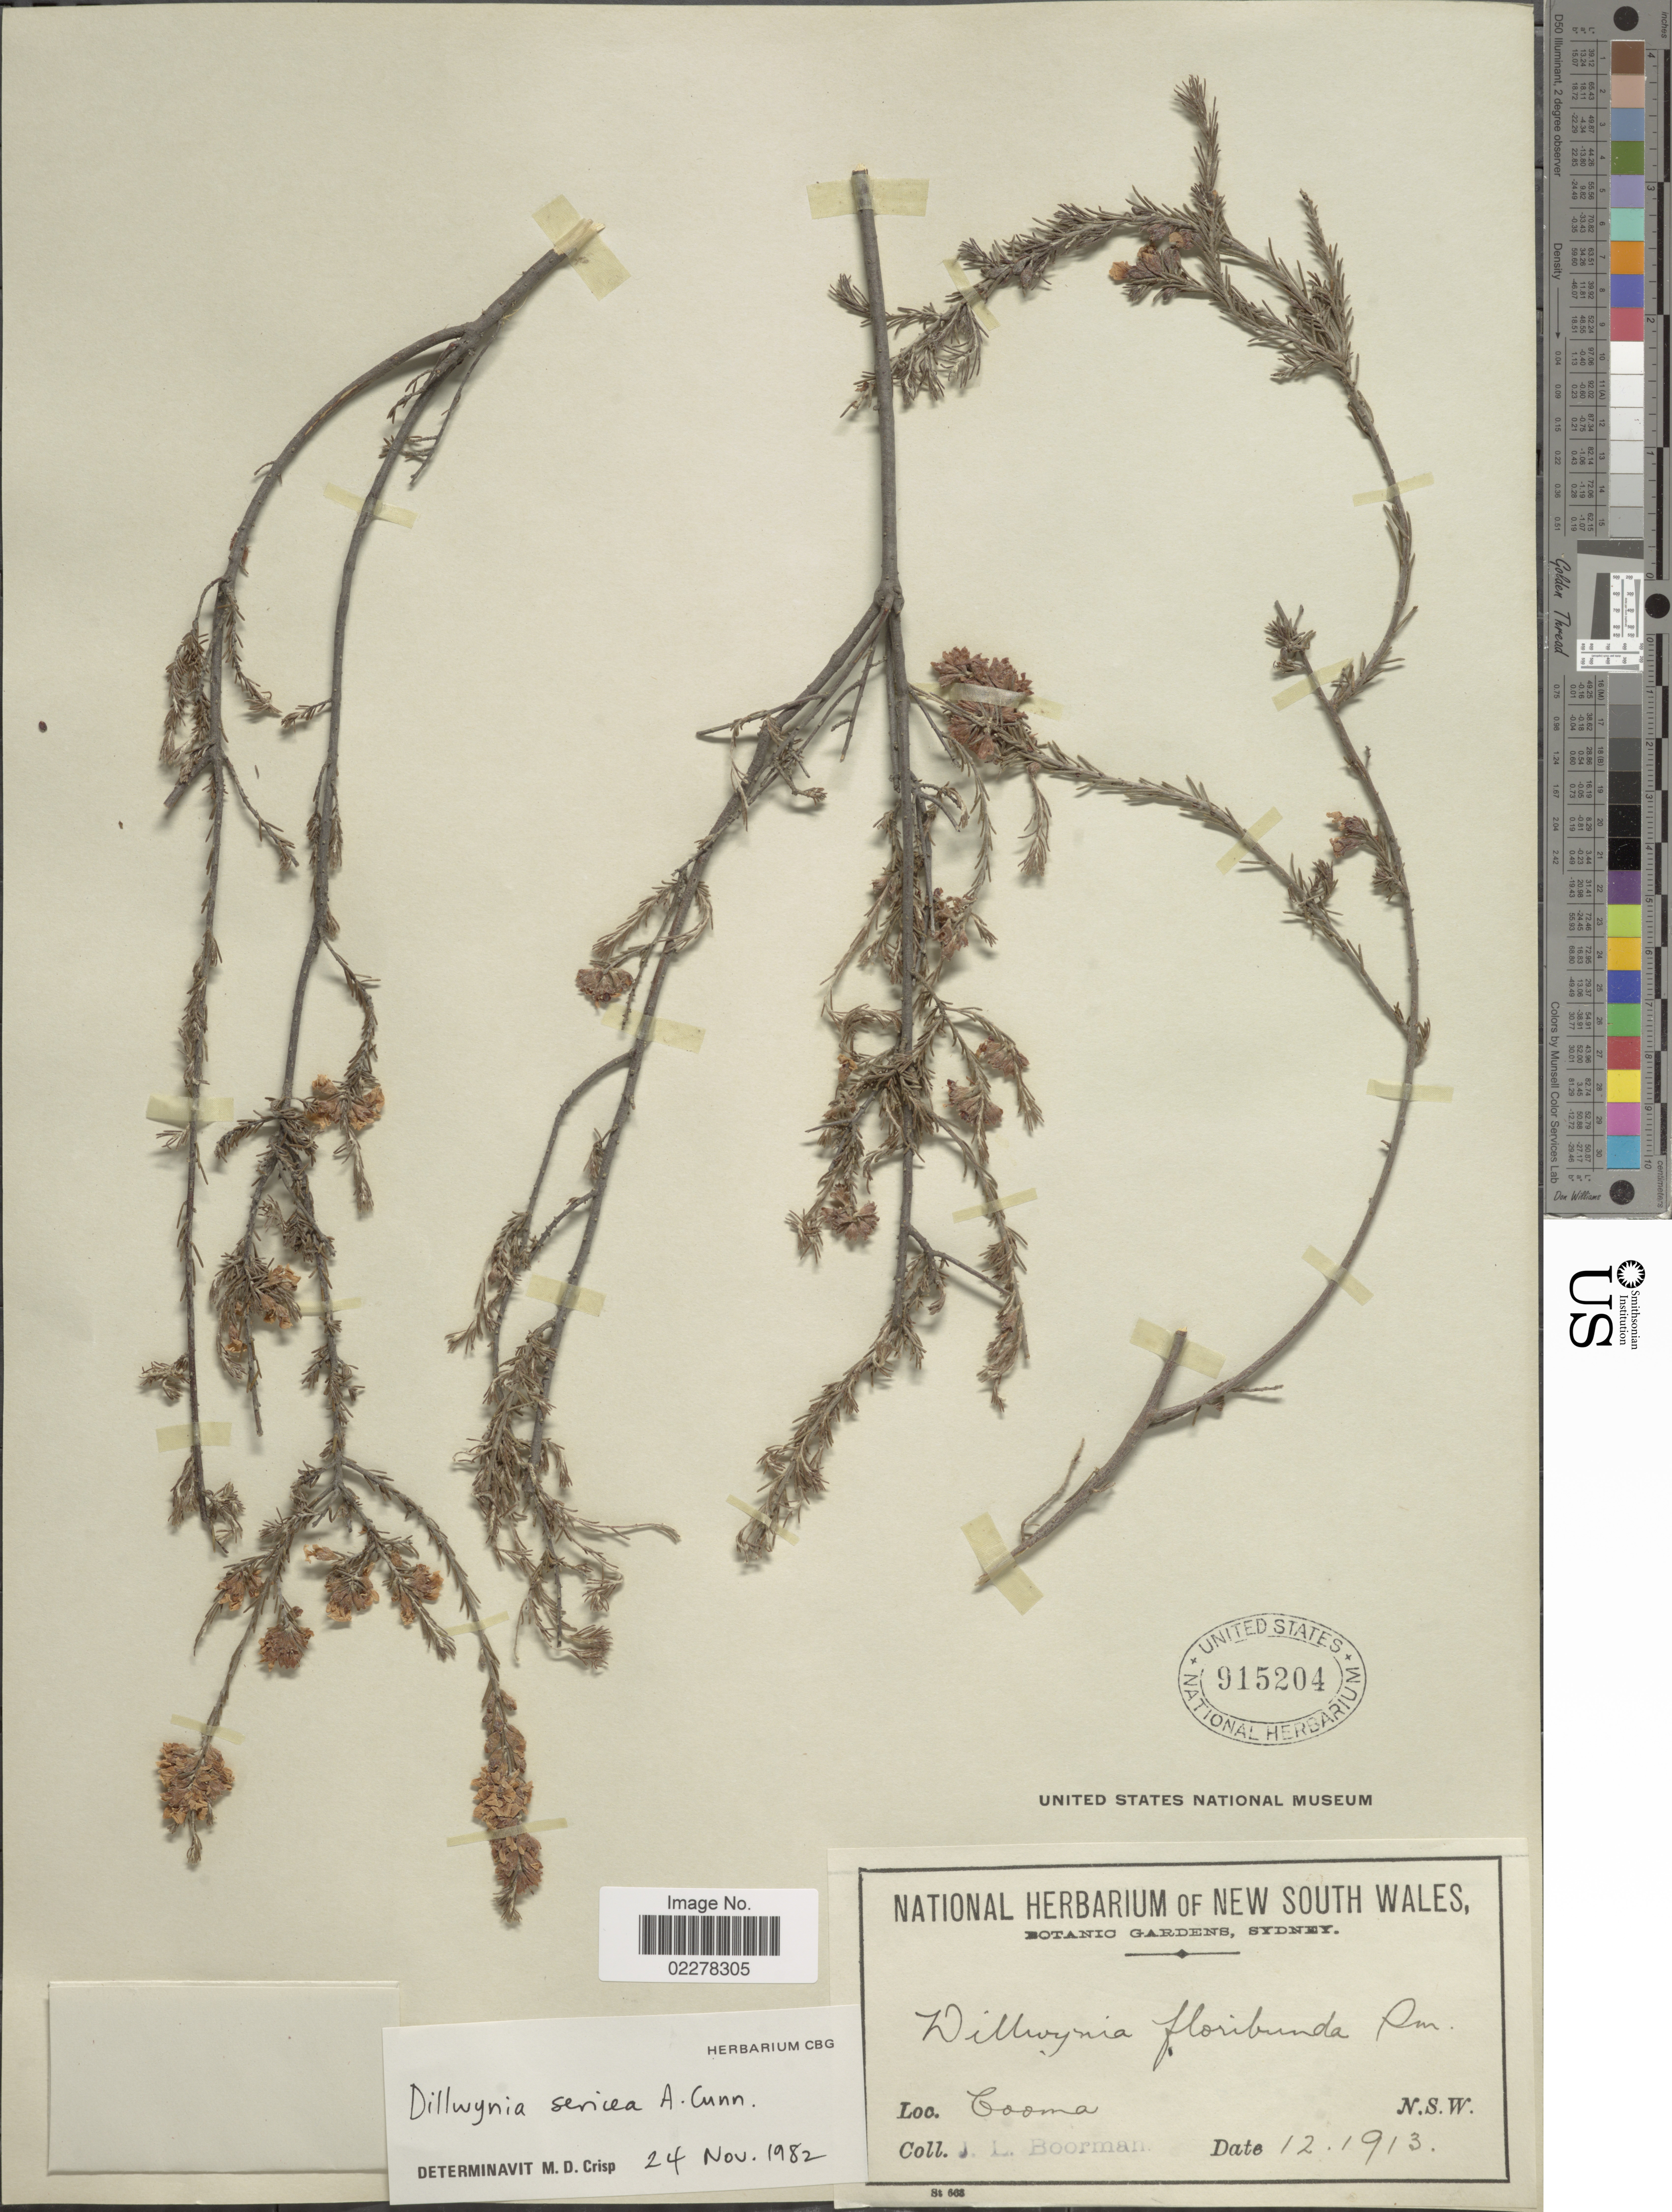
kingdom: Plantae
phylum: Tracheophyta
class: Magnoliopsida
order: Fabales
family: Fabaceae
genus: Dillwynia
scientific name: Dillwynia sericea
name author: A. Cunn.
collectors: J. Boorman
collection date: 1913-12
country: Australia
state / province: New South Wales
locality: Cooman. N.S.W.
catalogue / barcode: US 915204